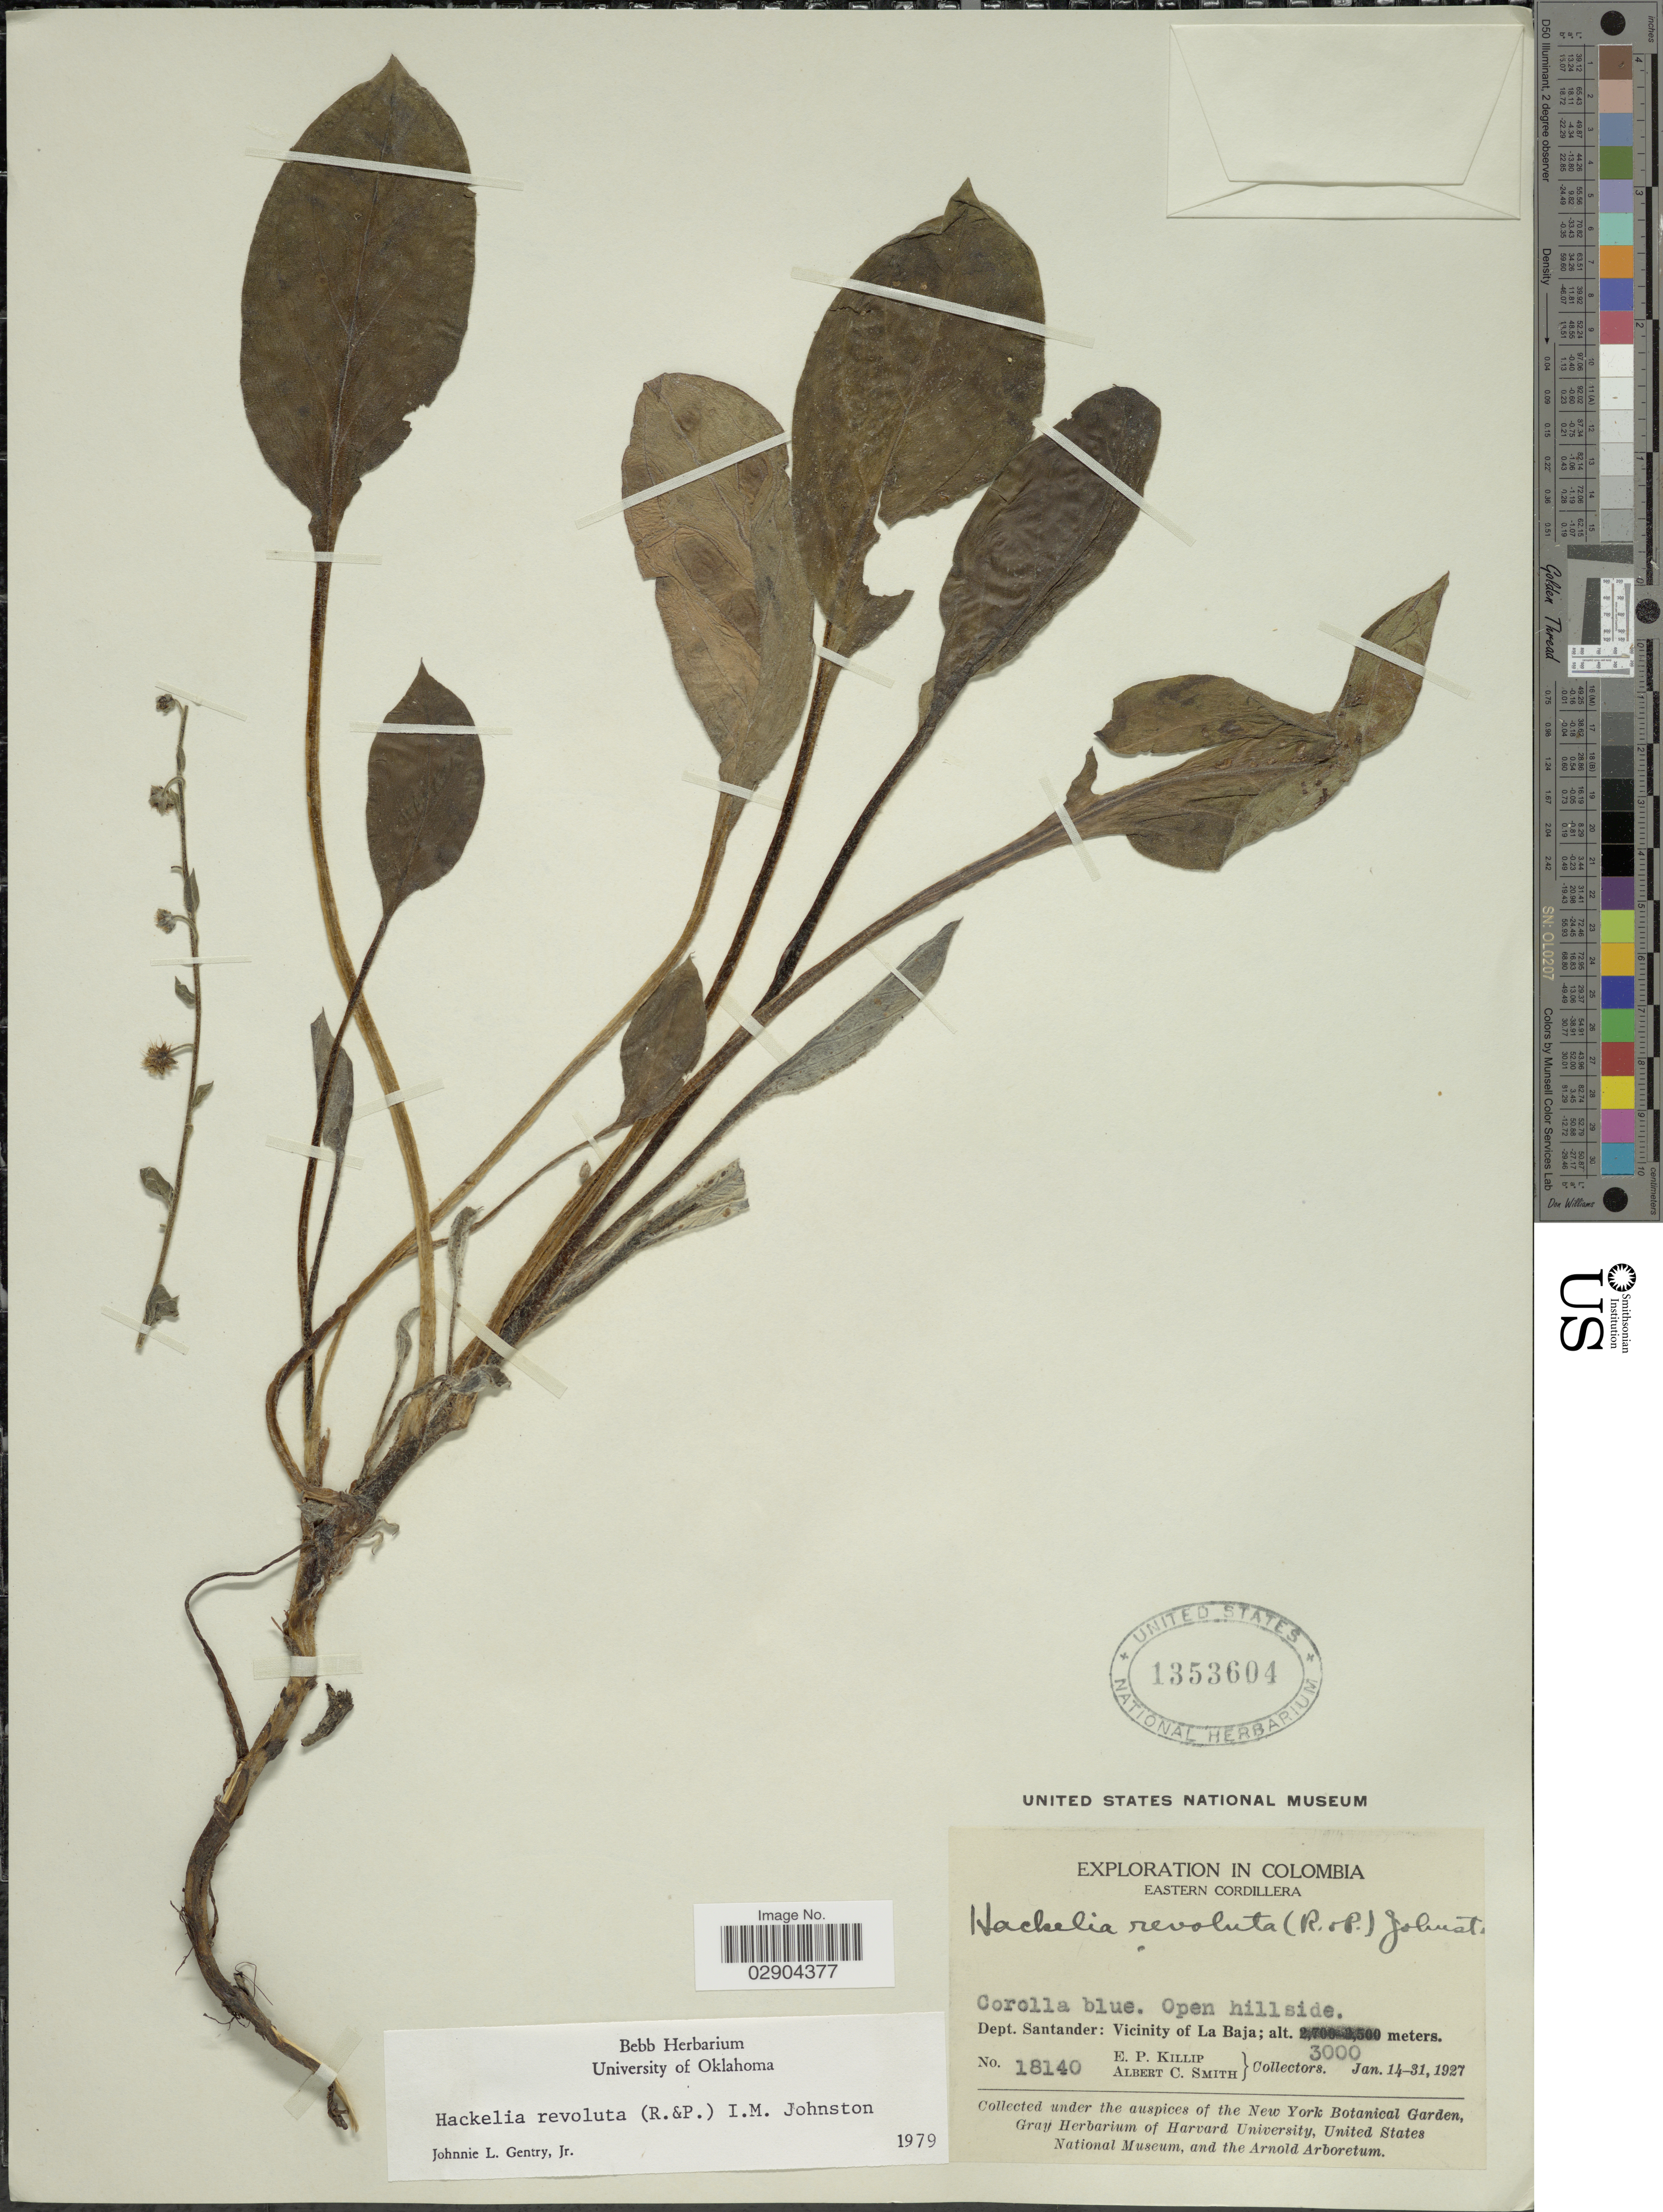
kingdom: Plantae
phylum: Tracheophyta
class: Magnoliopsida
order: Boraginales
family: Boraginaceae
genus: Hackelia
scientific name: Hackelia revoluta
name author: (Ruiz & Pav.) I.M. Johnst.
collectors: E. P. Killip & A. C. Smith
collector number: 18140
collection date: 1927-01-14/1927-01-31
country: Colombia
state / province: Santander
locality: Eastern Cordillera. Dept. Santander: Vicinity of La Baja.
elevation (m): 3000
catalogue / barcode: US 1353604